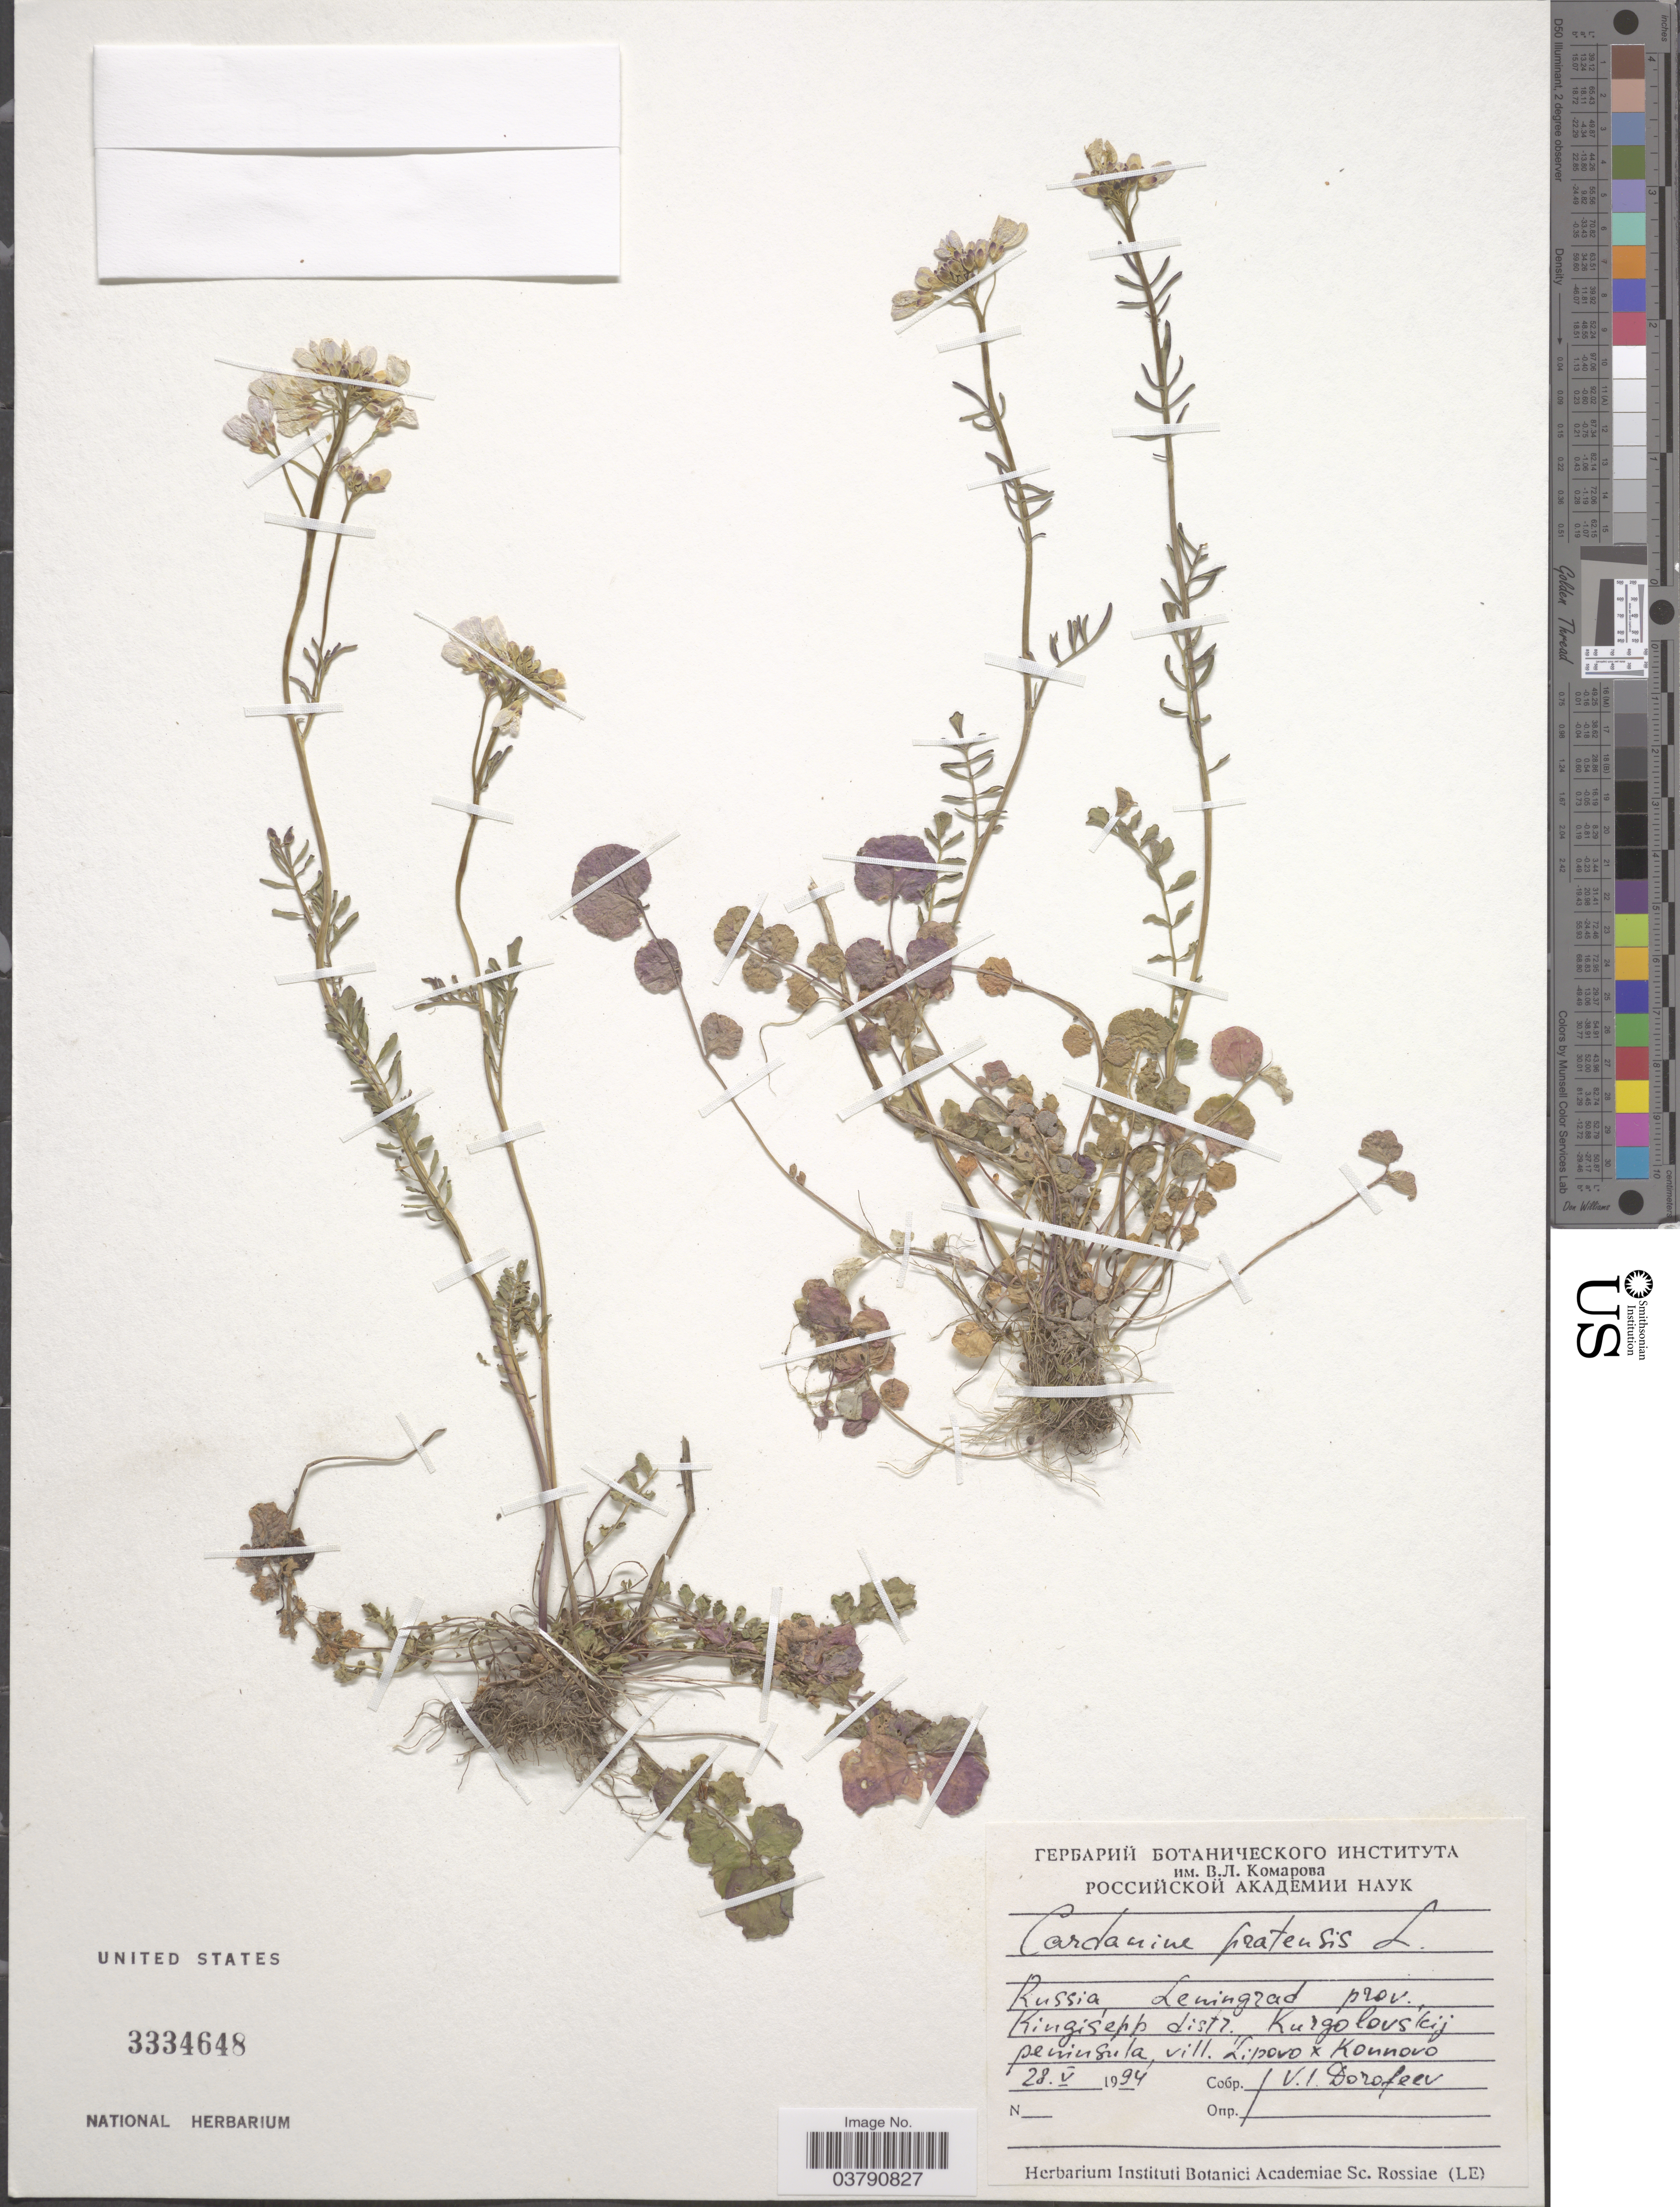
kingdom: Plantae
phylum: Tracheophyta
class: Magnoliopsida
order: Brassicales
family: Brassicaceae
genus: Cardamine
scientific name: Cardamine pratensis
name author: L.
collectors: V. Dorofeev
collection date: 1994-05-28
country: Russian Federation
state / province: Leningrad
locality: Kingisepp distr. Kurgolovsky peninsula, vill. Lipovo and Konnovo.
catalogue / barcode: US 3334648